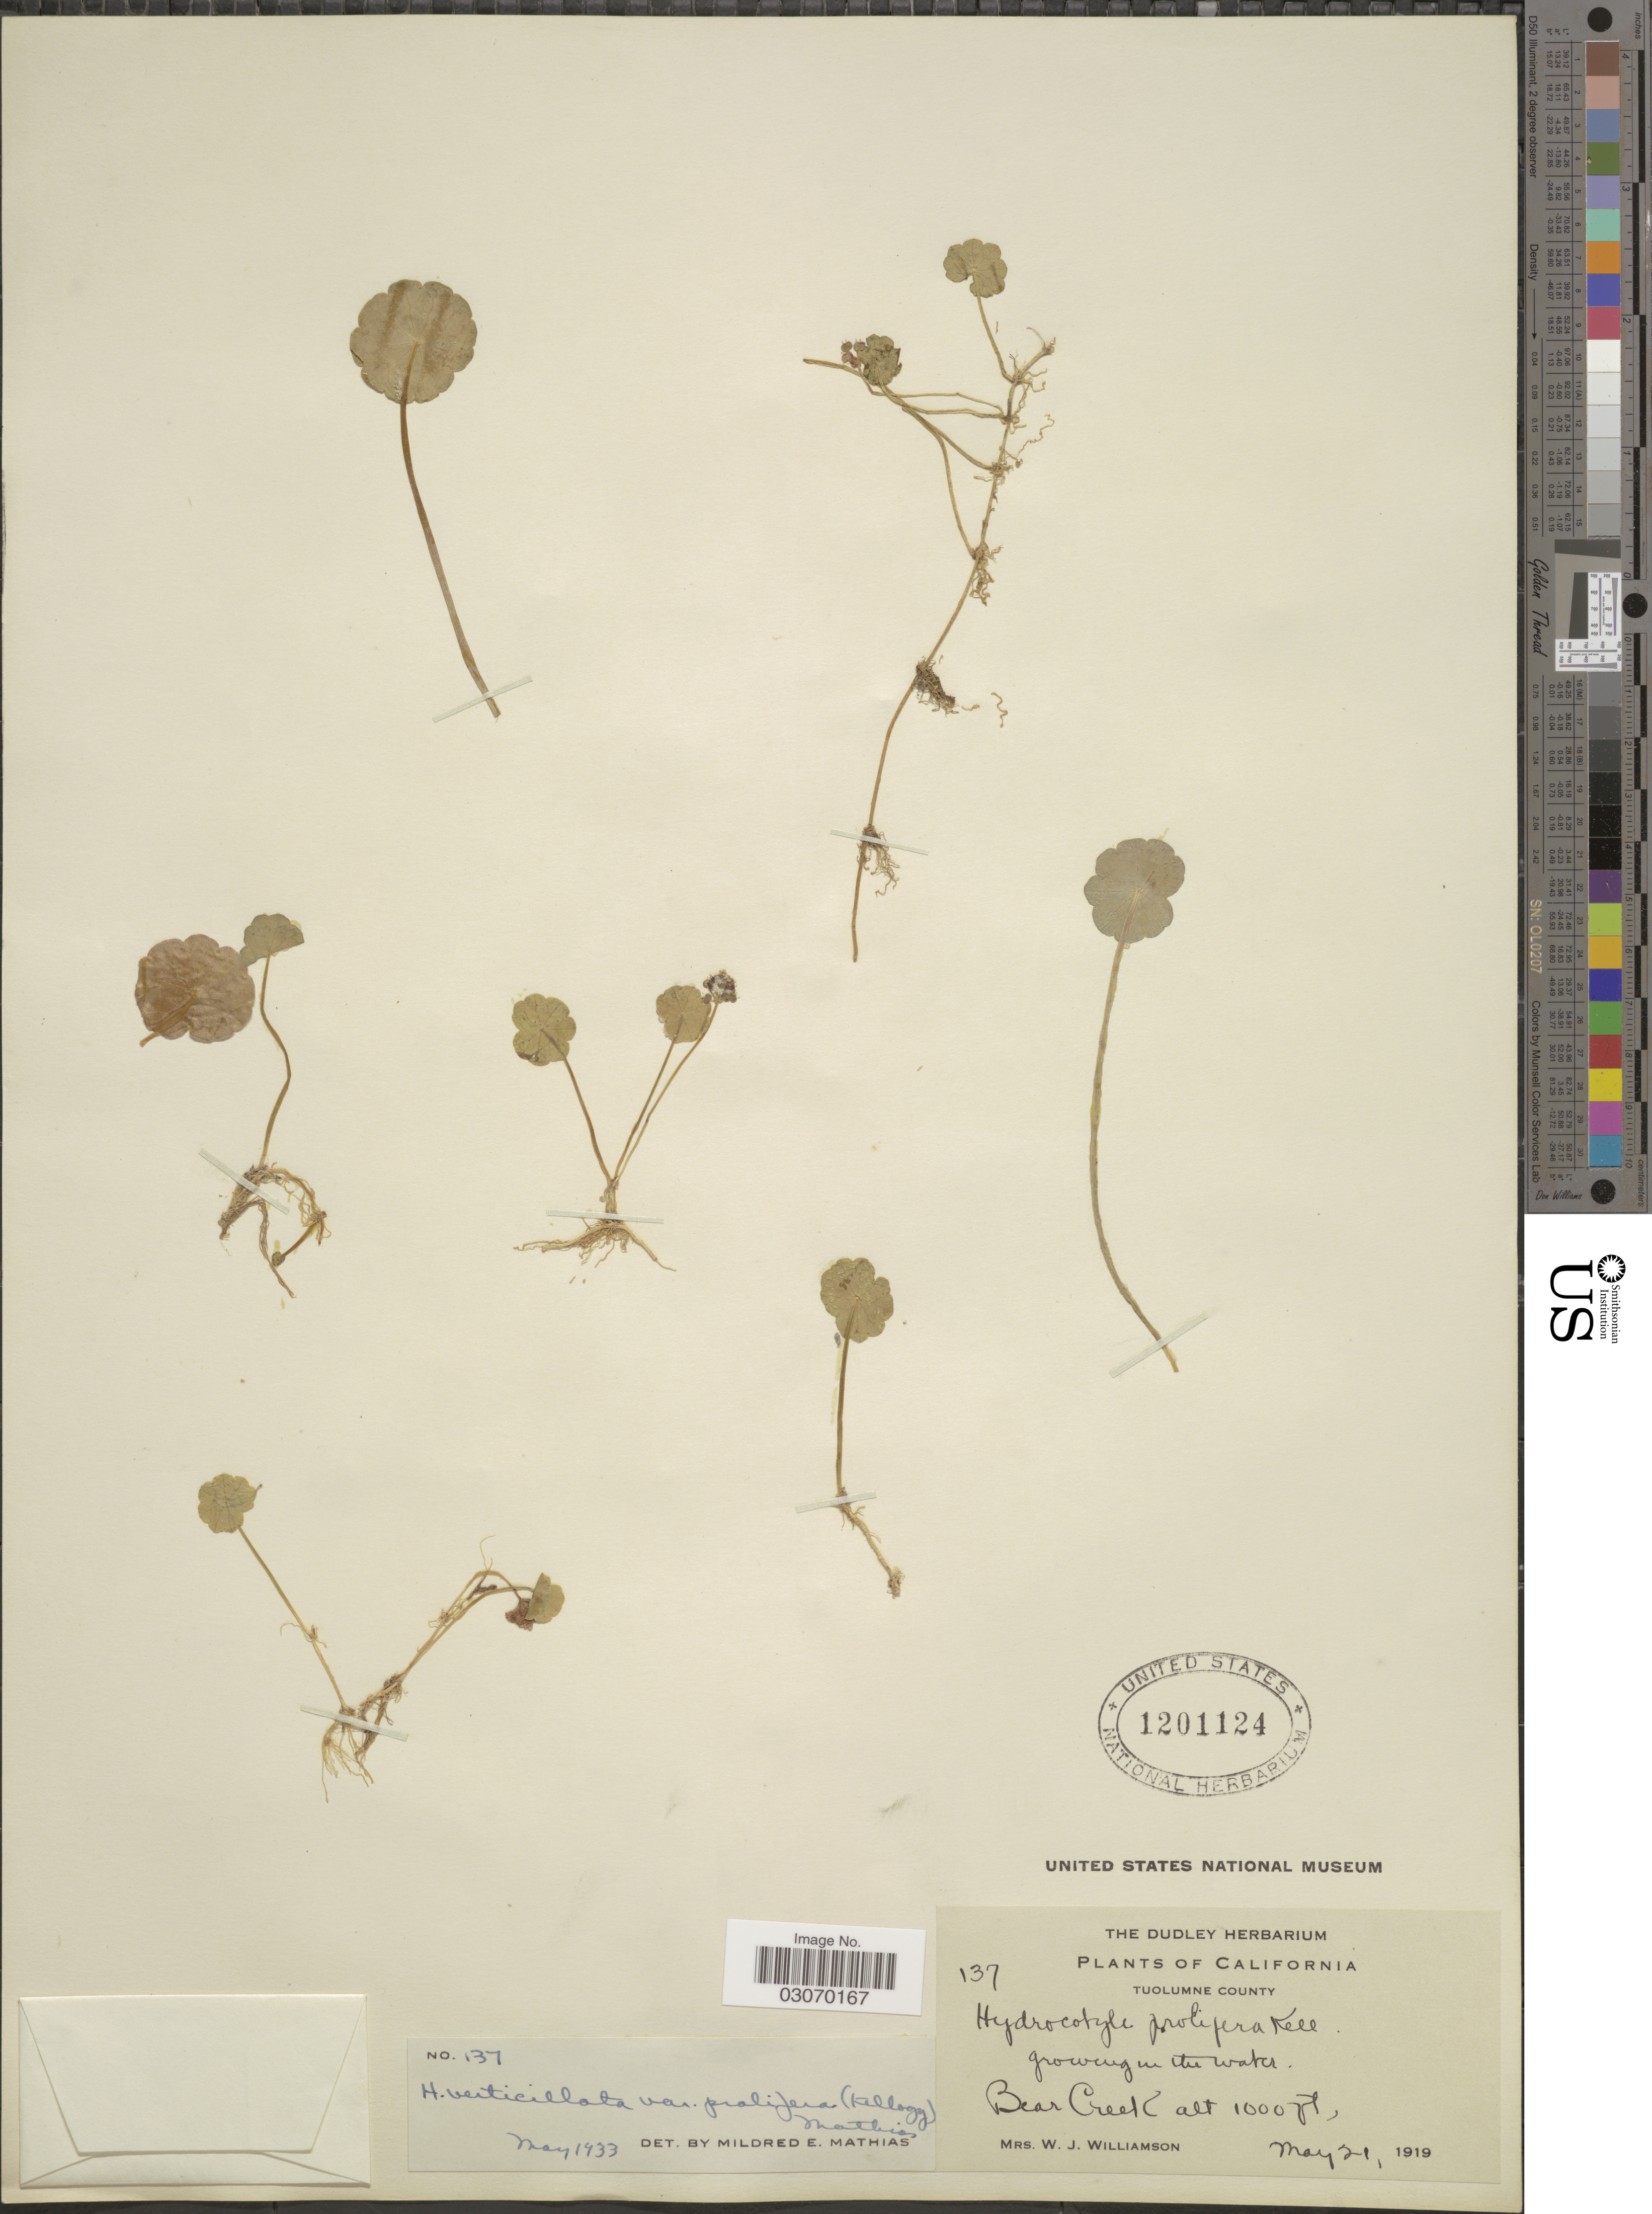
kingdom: Plantae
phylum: Tracheophyta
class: Magnoliopsida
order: Apiales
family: Araliaceae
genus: Hydrocotyle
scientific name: Hydrocotyle verticillata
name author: Thunb.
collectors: W. Williamson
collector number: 137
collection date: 1919-05-21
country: United States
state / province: California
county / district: Tuolumne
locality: Tuolumne County. Bear Creek.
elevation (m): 305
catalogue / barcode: US 1201124